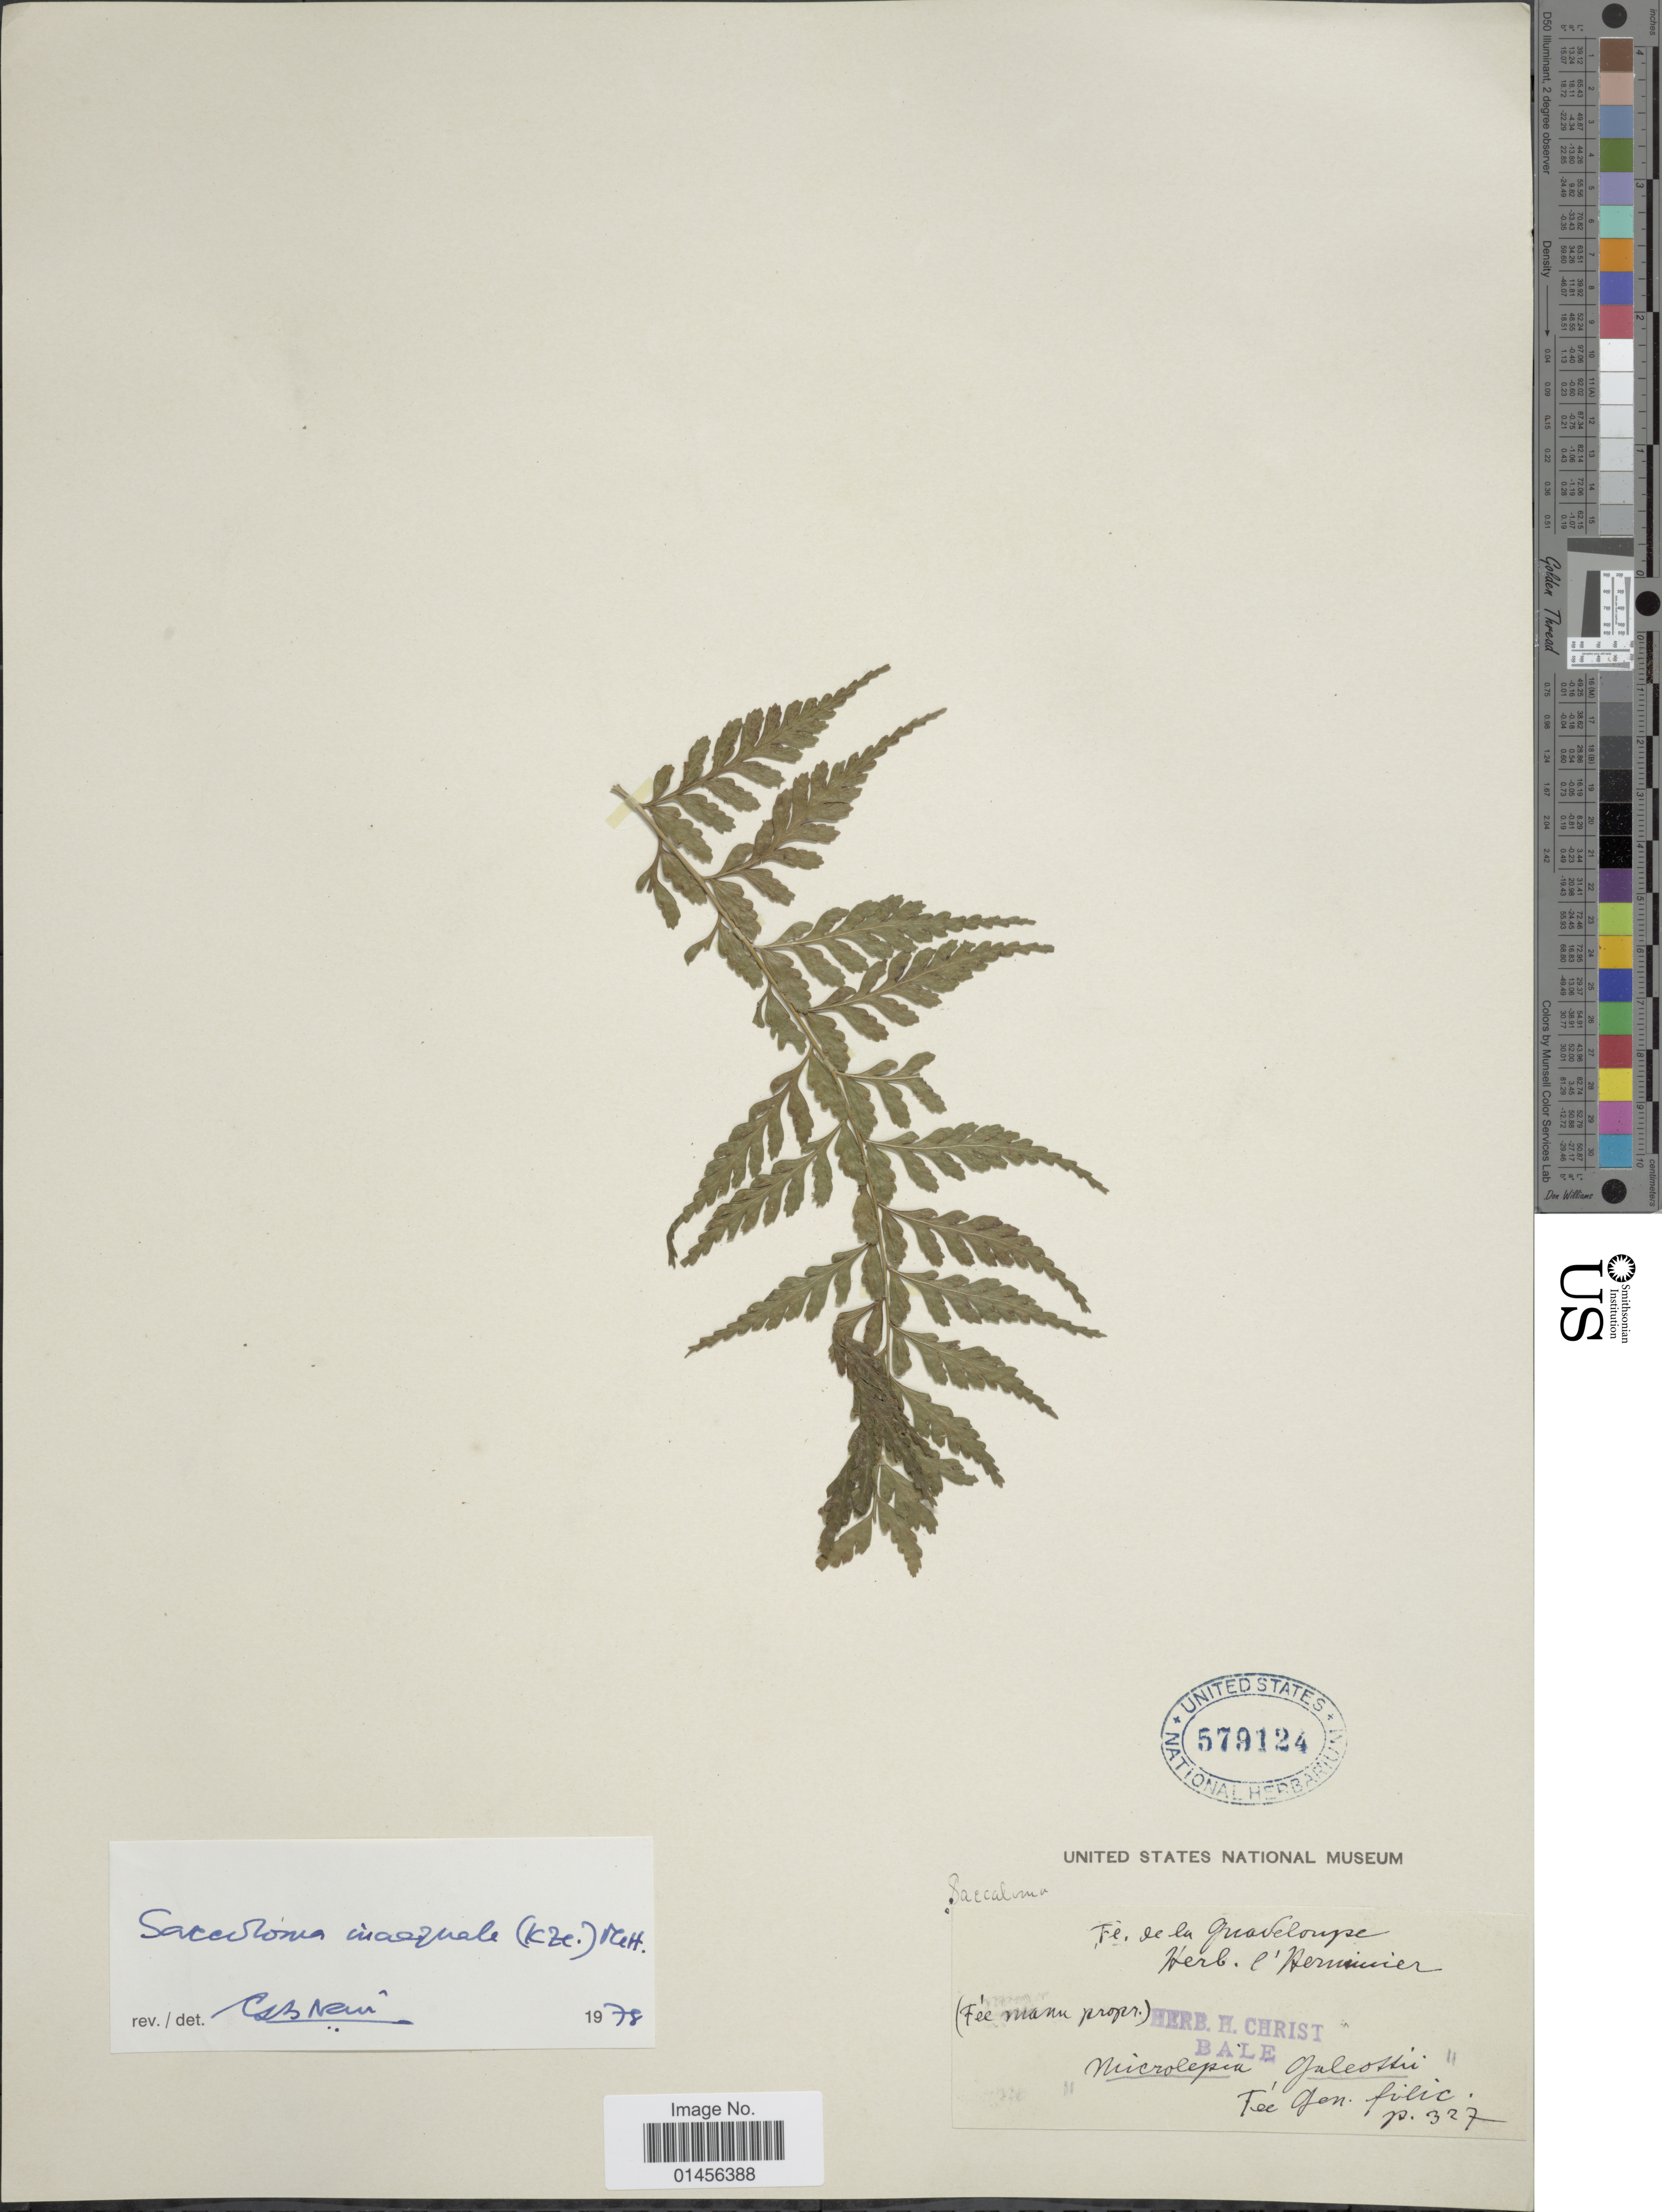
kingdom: Plantae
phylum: Tracheophyta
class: Polypodiopsida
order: Polypodiales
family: Saccolomataceae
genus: Saccoloma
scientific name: Saccoloma inaequale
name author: (Kunze) Mett.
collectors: ex herb. l'Herminier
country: Guadeloupe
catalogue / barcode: US 579124